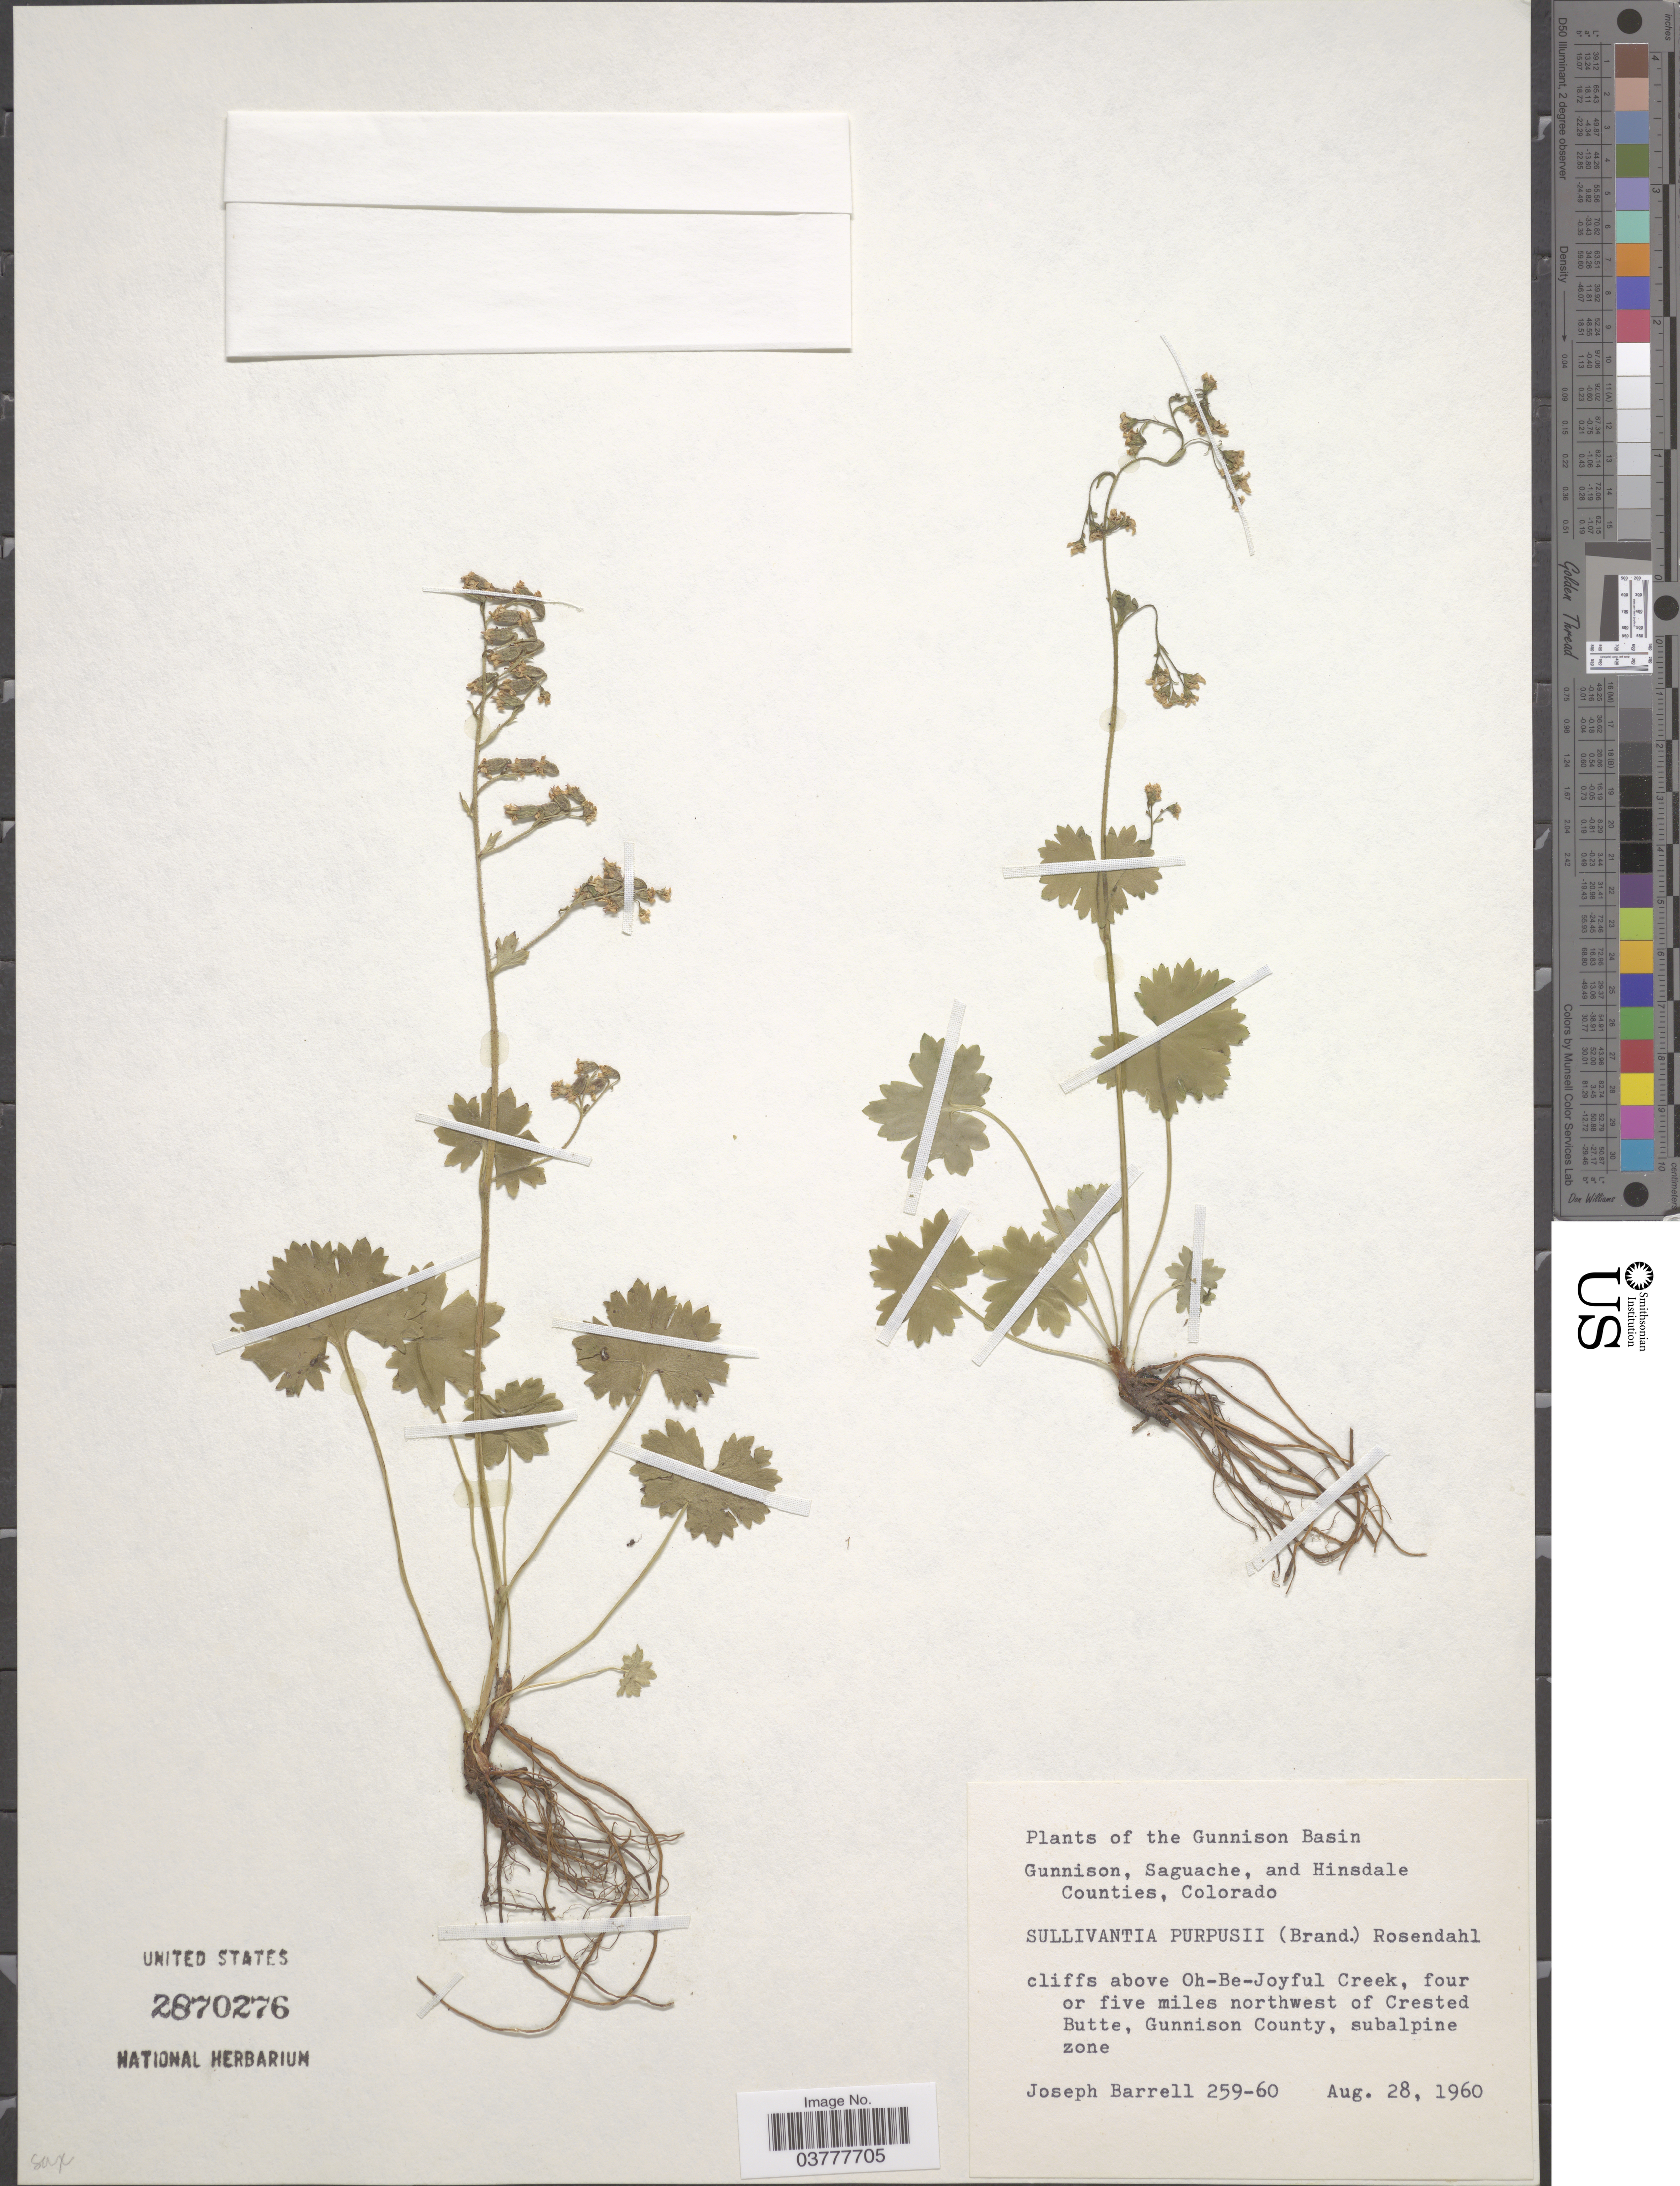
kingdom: Plantae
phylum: Tracheophyta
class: Magnoliopsida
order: Saxifragales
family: Saxifragaceae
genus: Sullivantia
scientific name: Sullivantia purpusii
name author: (Brandegee) Rosend.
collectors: J. Barrell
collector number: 259-60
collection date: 1960-08-28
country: United States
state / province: Colorado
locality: The Gunnison Basin. Cliffs above Oh-Be-Joyful Creek, four or five miles northwest of Crested Butte, Gunnison County, subalpine zone.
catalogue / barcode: US 2870276